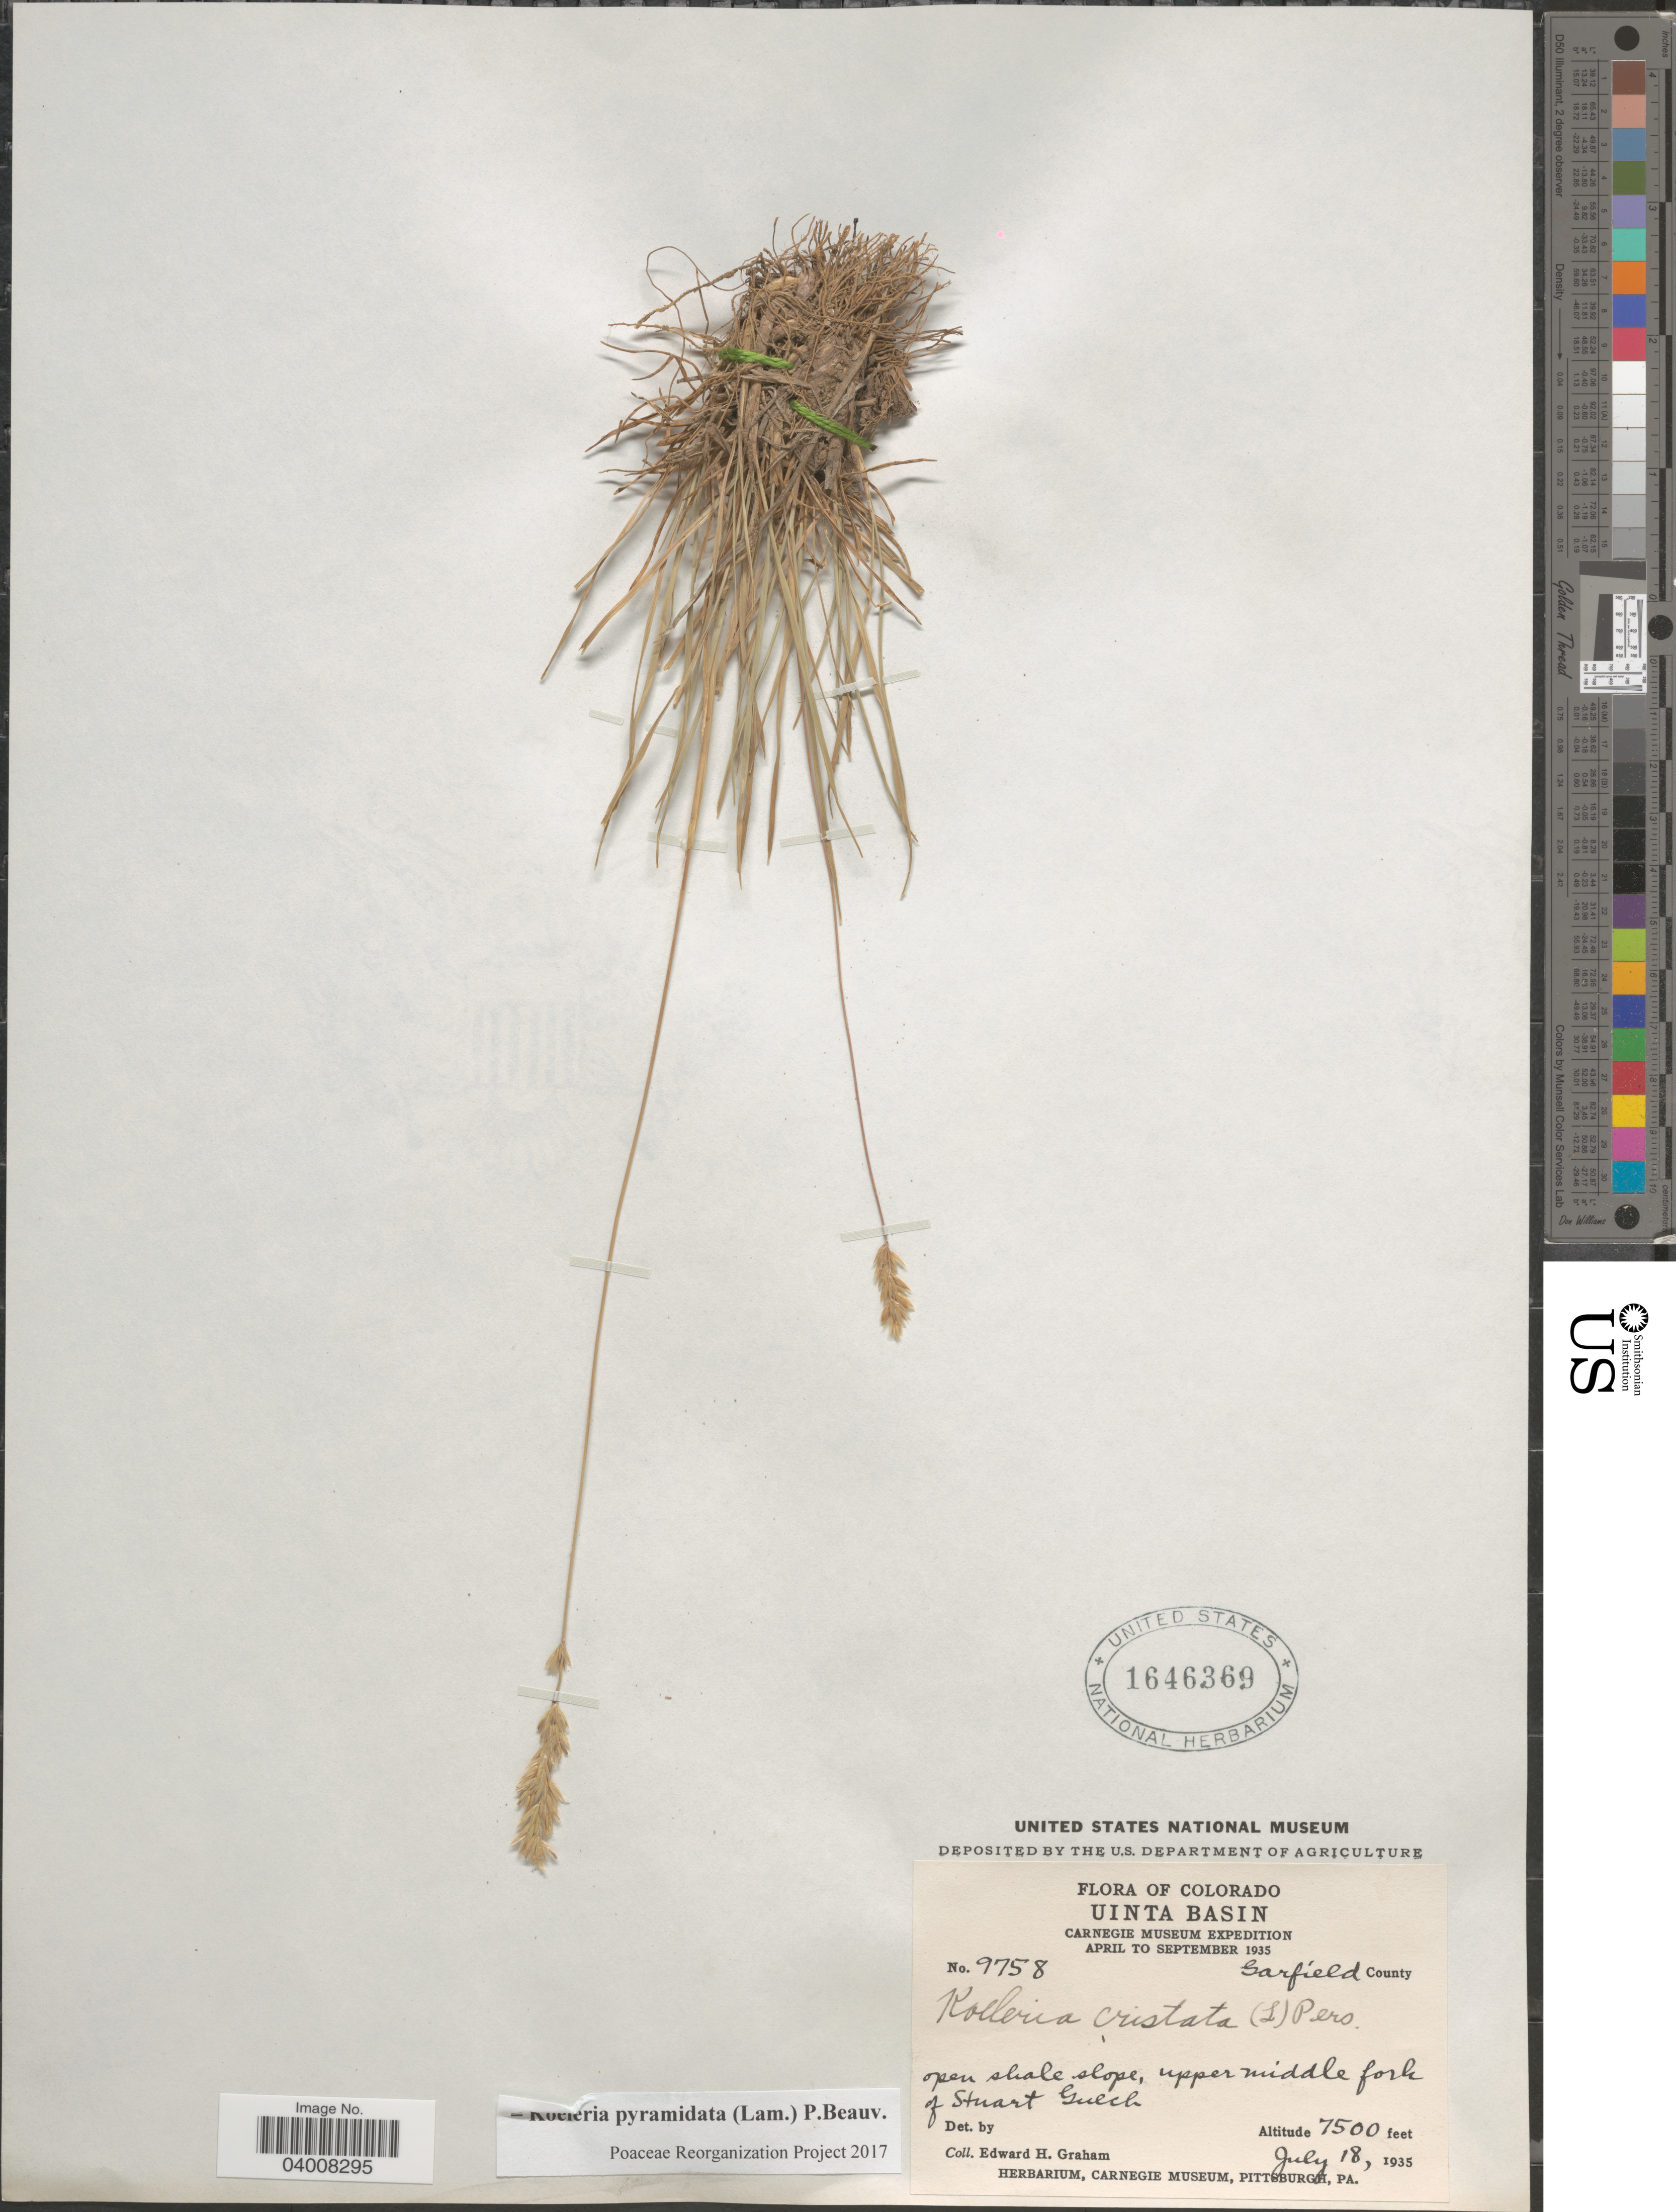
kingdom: Plantae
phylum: Tracheophyta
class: Liliopsida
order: Poales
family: Poaceae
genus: Koeleria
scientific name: Koeleria pyramidata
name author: (Lam.) P. Beauv.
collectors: E. H. Graham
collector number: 9758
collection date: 1935-07-18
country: United States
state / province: Colorado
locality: Uinta Basin. Garfield County. Upper middle fork of Stuart Gulch.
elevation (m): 2286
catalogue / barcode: US 1646369